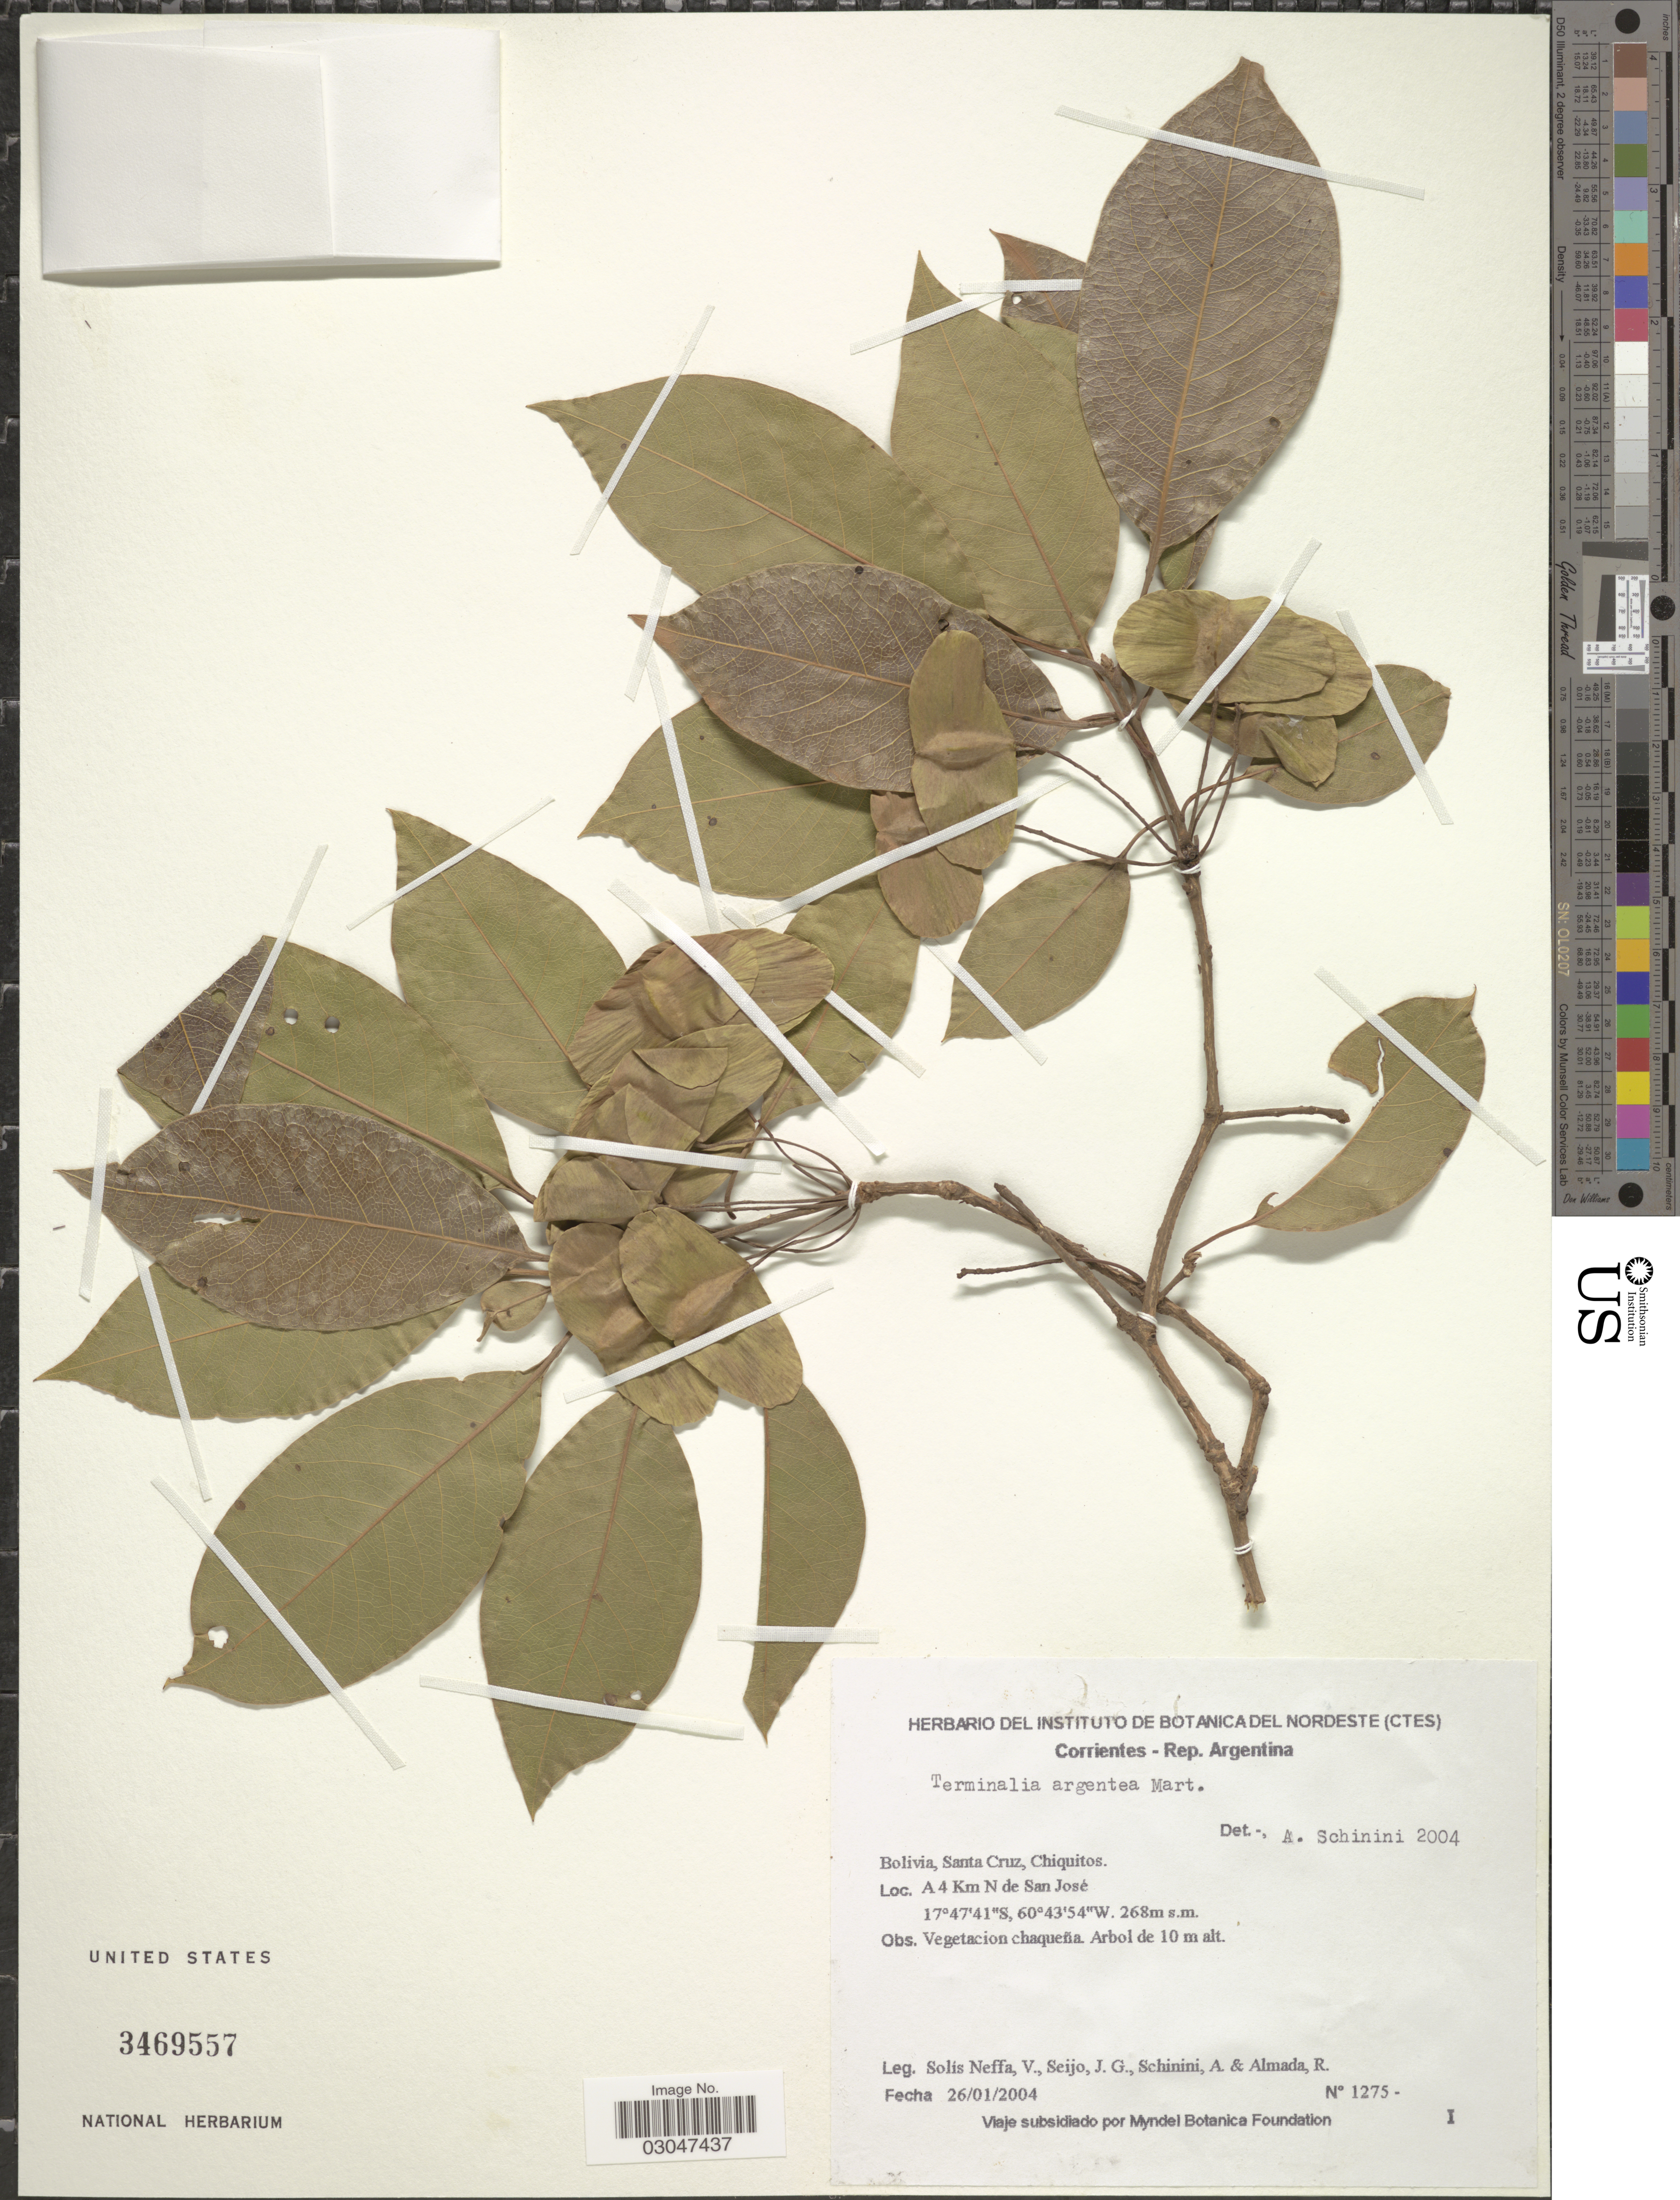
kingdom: Plantae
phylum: Tracheophyta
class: Magnoliopsida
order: Myrtales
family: Combretaceae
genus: Terminalia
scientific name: Terminalia argentea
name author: Mart.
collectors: V. Solis Neffa, J. Seijo, A. Schinini & R. Almada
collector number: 1275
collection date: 2004-01-26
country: Bolivia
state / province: Santa Cruz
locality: A 4 Km N de San José.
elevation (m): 268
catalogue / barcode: US 3469557